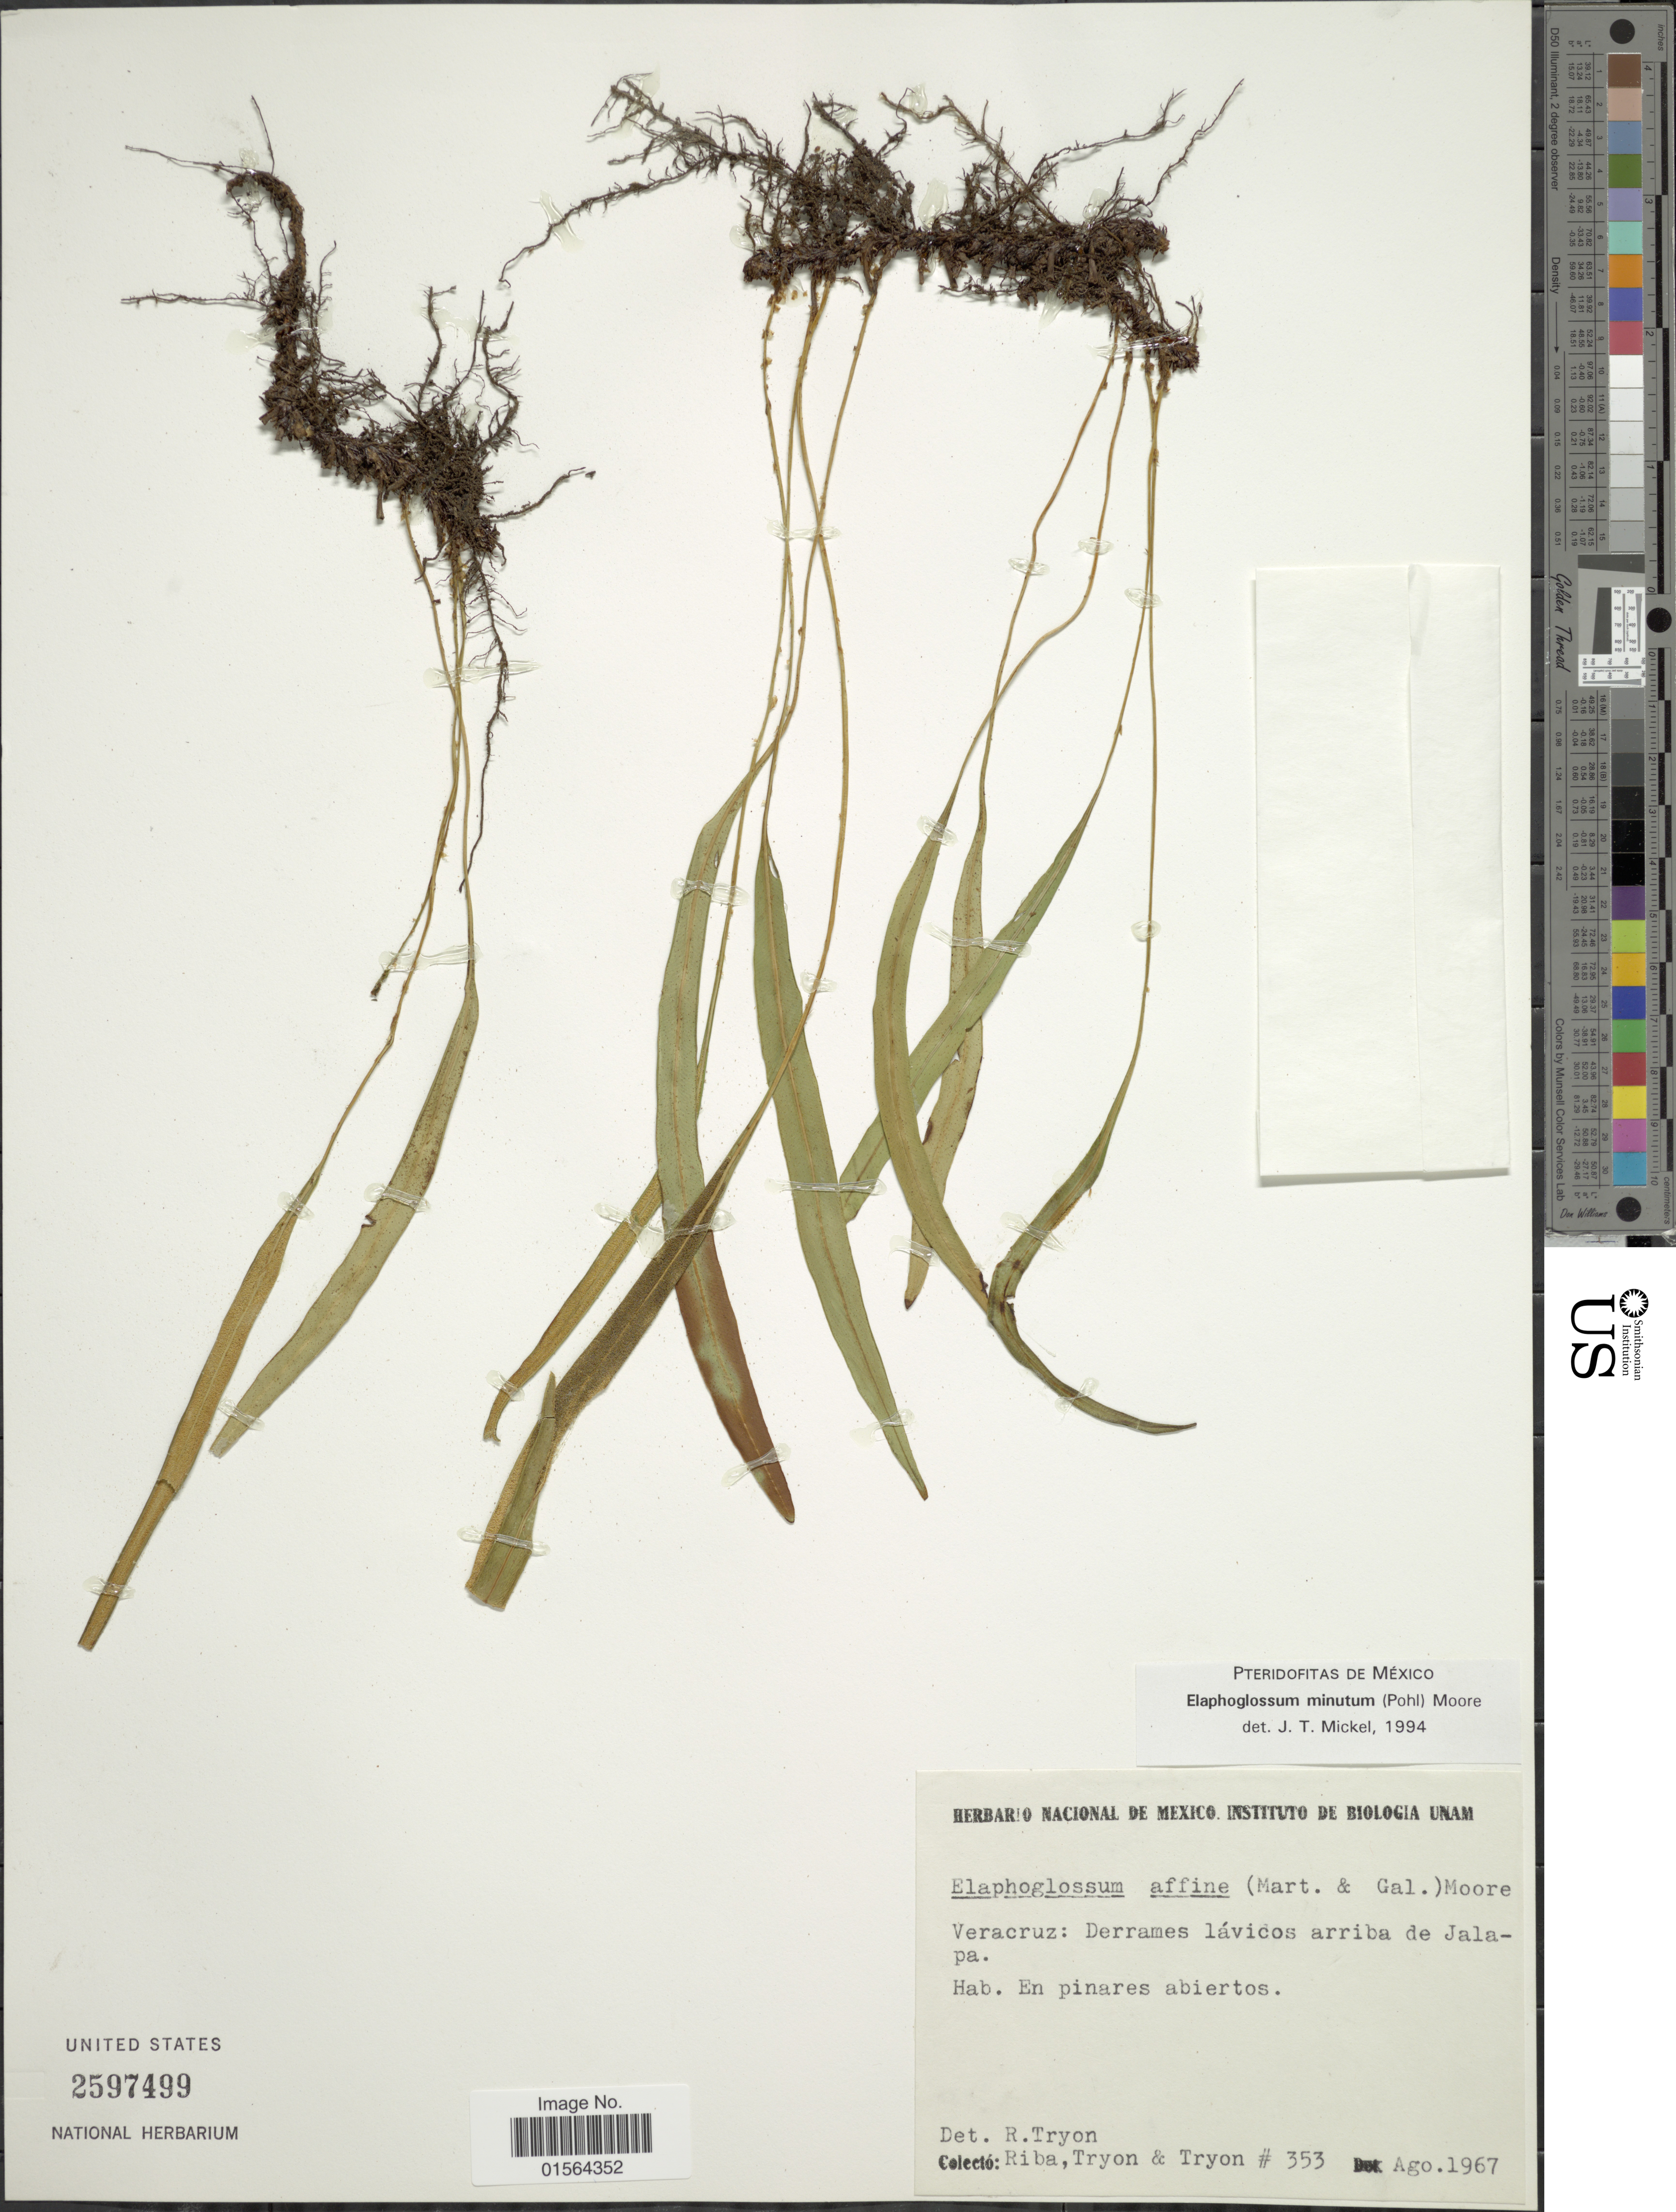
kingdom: Plantae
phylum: Tracheophyta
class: Polypodiopsida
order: Polypodiales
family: Dryopteridaceae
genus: Elaphoglossum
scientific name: Elaphoglossum minutum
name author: (Pohl ex Fée) T. Moore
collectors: Riba, -. Tryon & -. Tryon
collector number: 353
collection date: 1967-08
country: Mexico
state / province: Veracruz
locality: Veracruz: Derrames lavicos arriba de Jalapa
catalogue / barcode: US 2597499